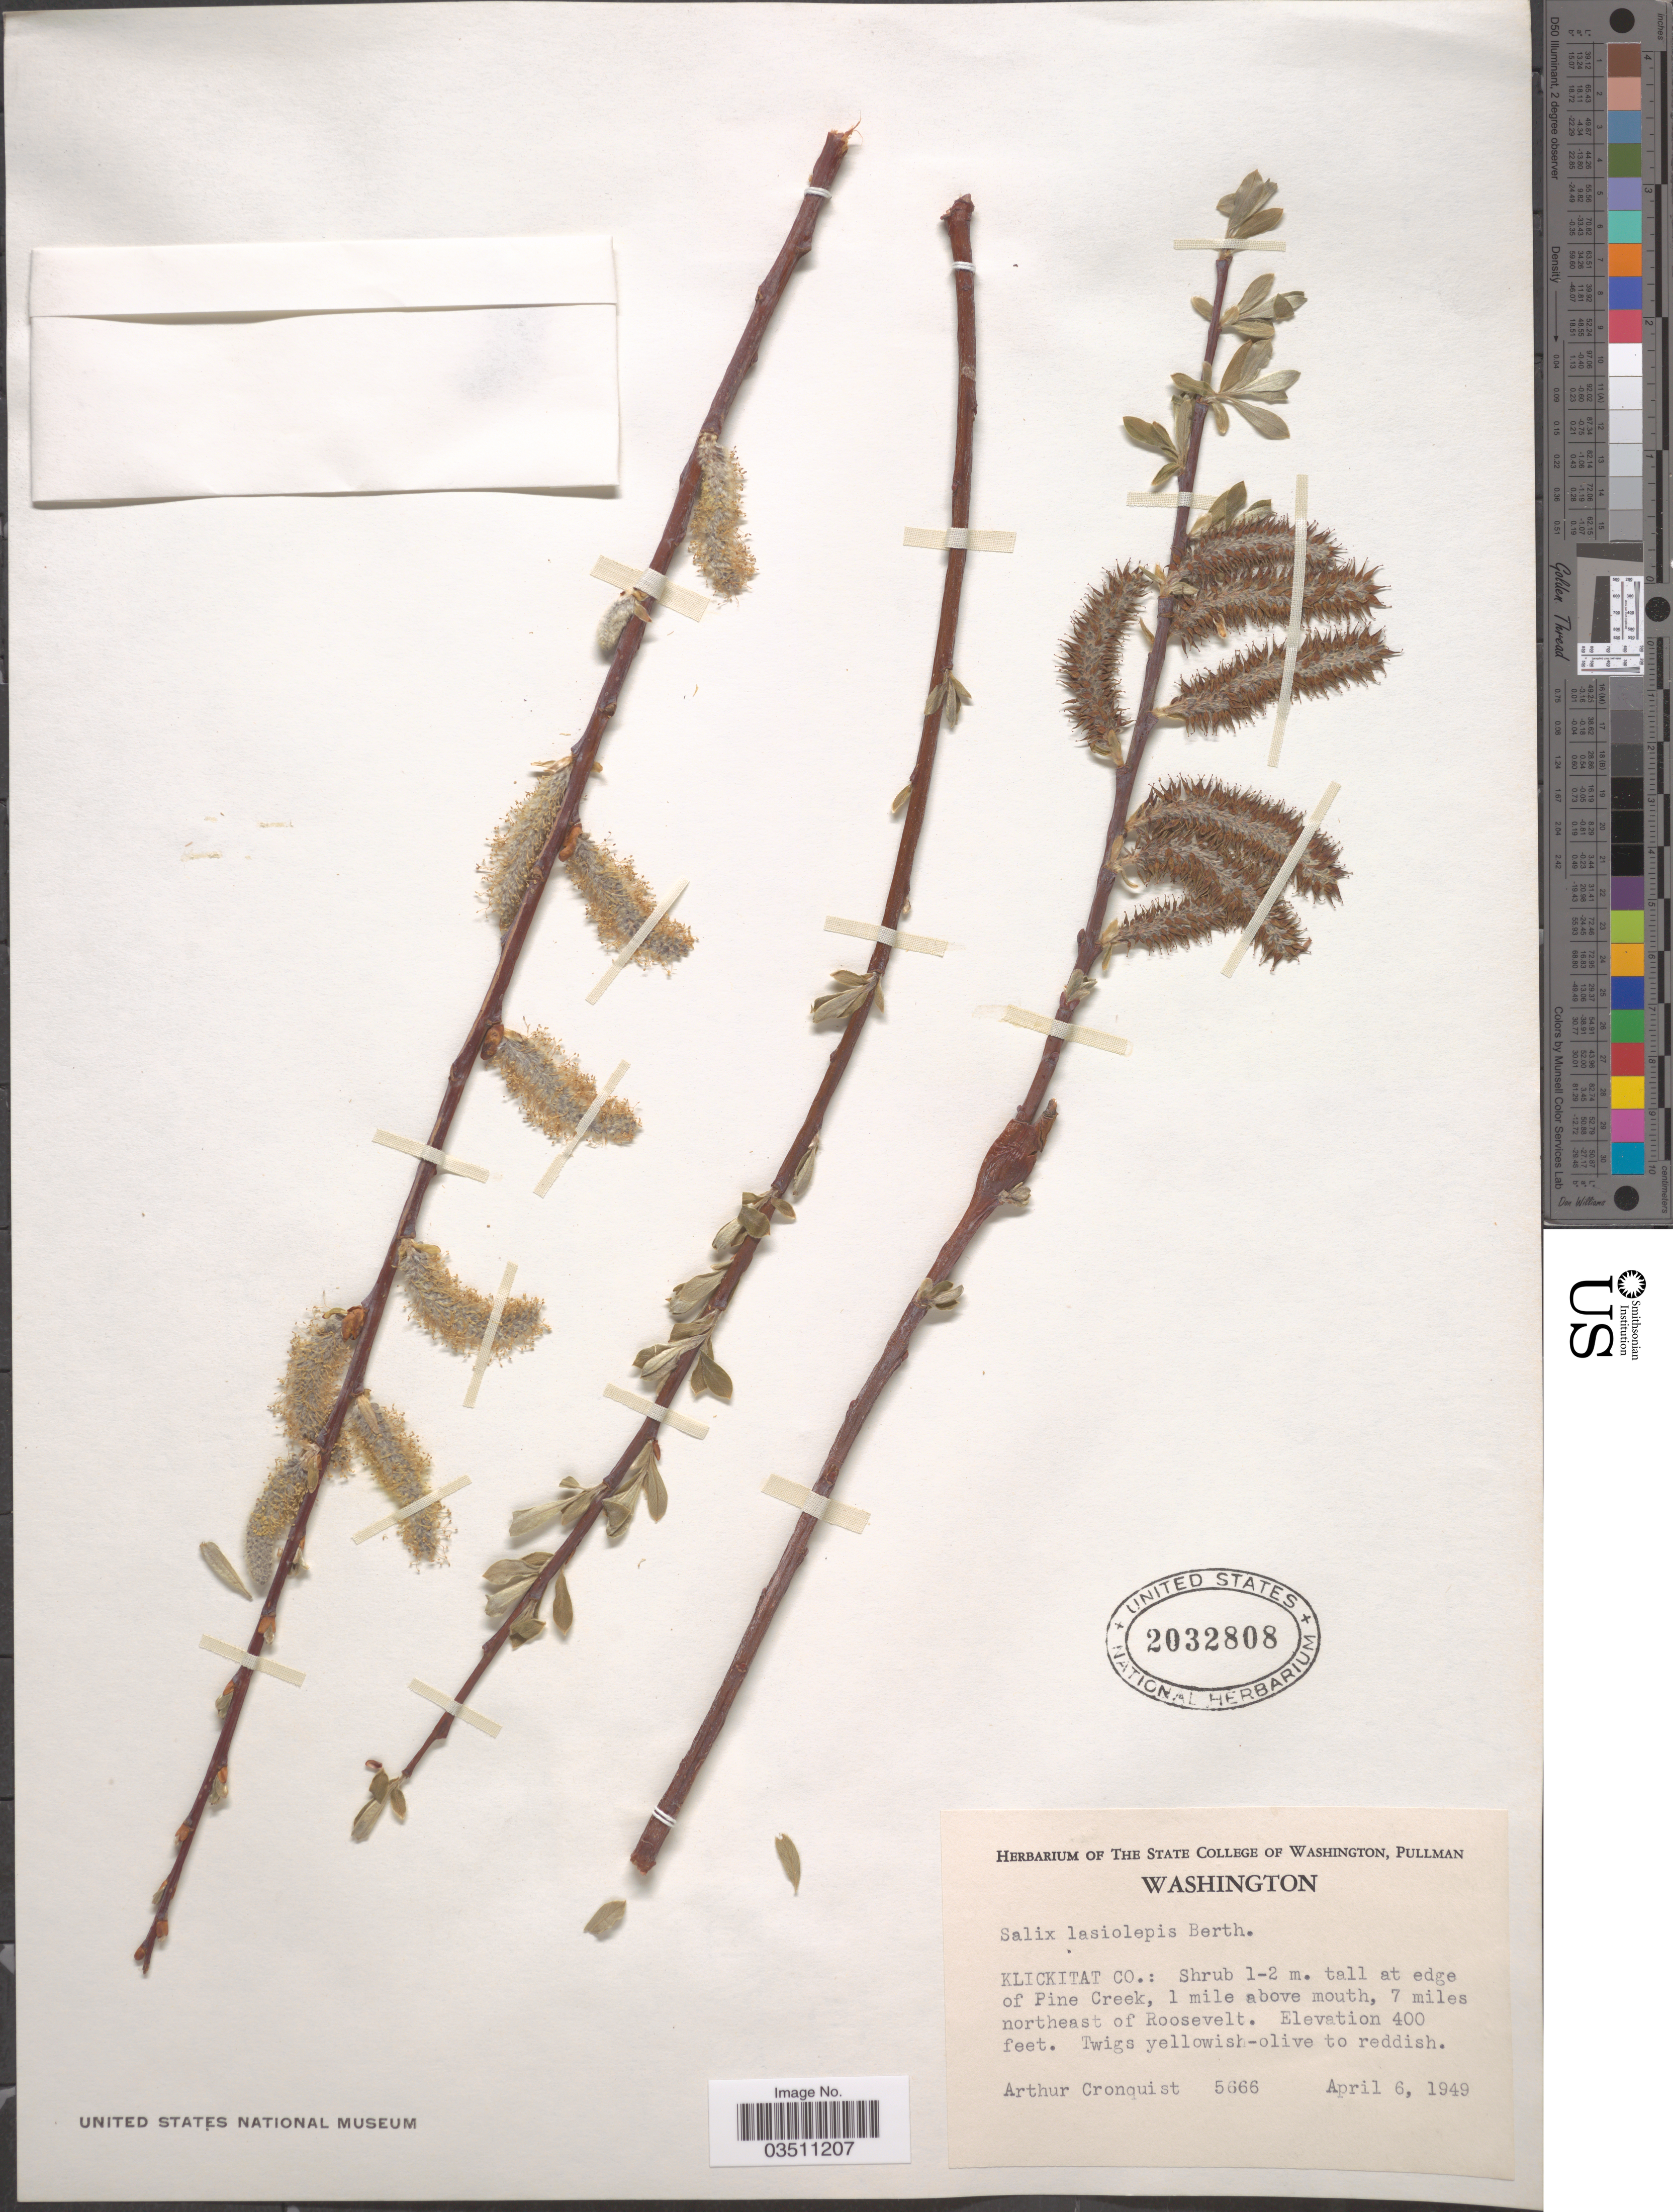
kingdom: Plantae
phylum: Tracheophyta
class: Magnoliopsida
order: Malpighiales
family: Salicaceae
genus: Salix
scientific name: Salix lasiolepis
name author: Benth.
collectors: A. J. Cronquist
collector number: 5666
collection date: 1949-04-06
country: United States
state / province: Washington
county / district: Klickitat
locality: Klickitat Co. At edge of Pine Creek, 1 mile above mouth, 7 miles northeast of Roosevelt.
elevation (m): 122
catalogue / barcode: US 2032808